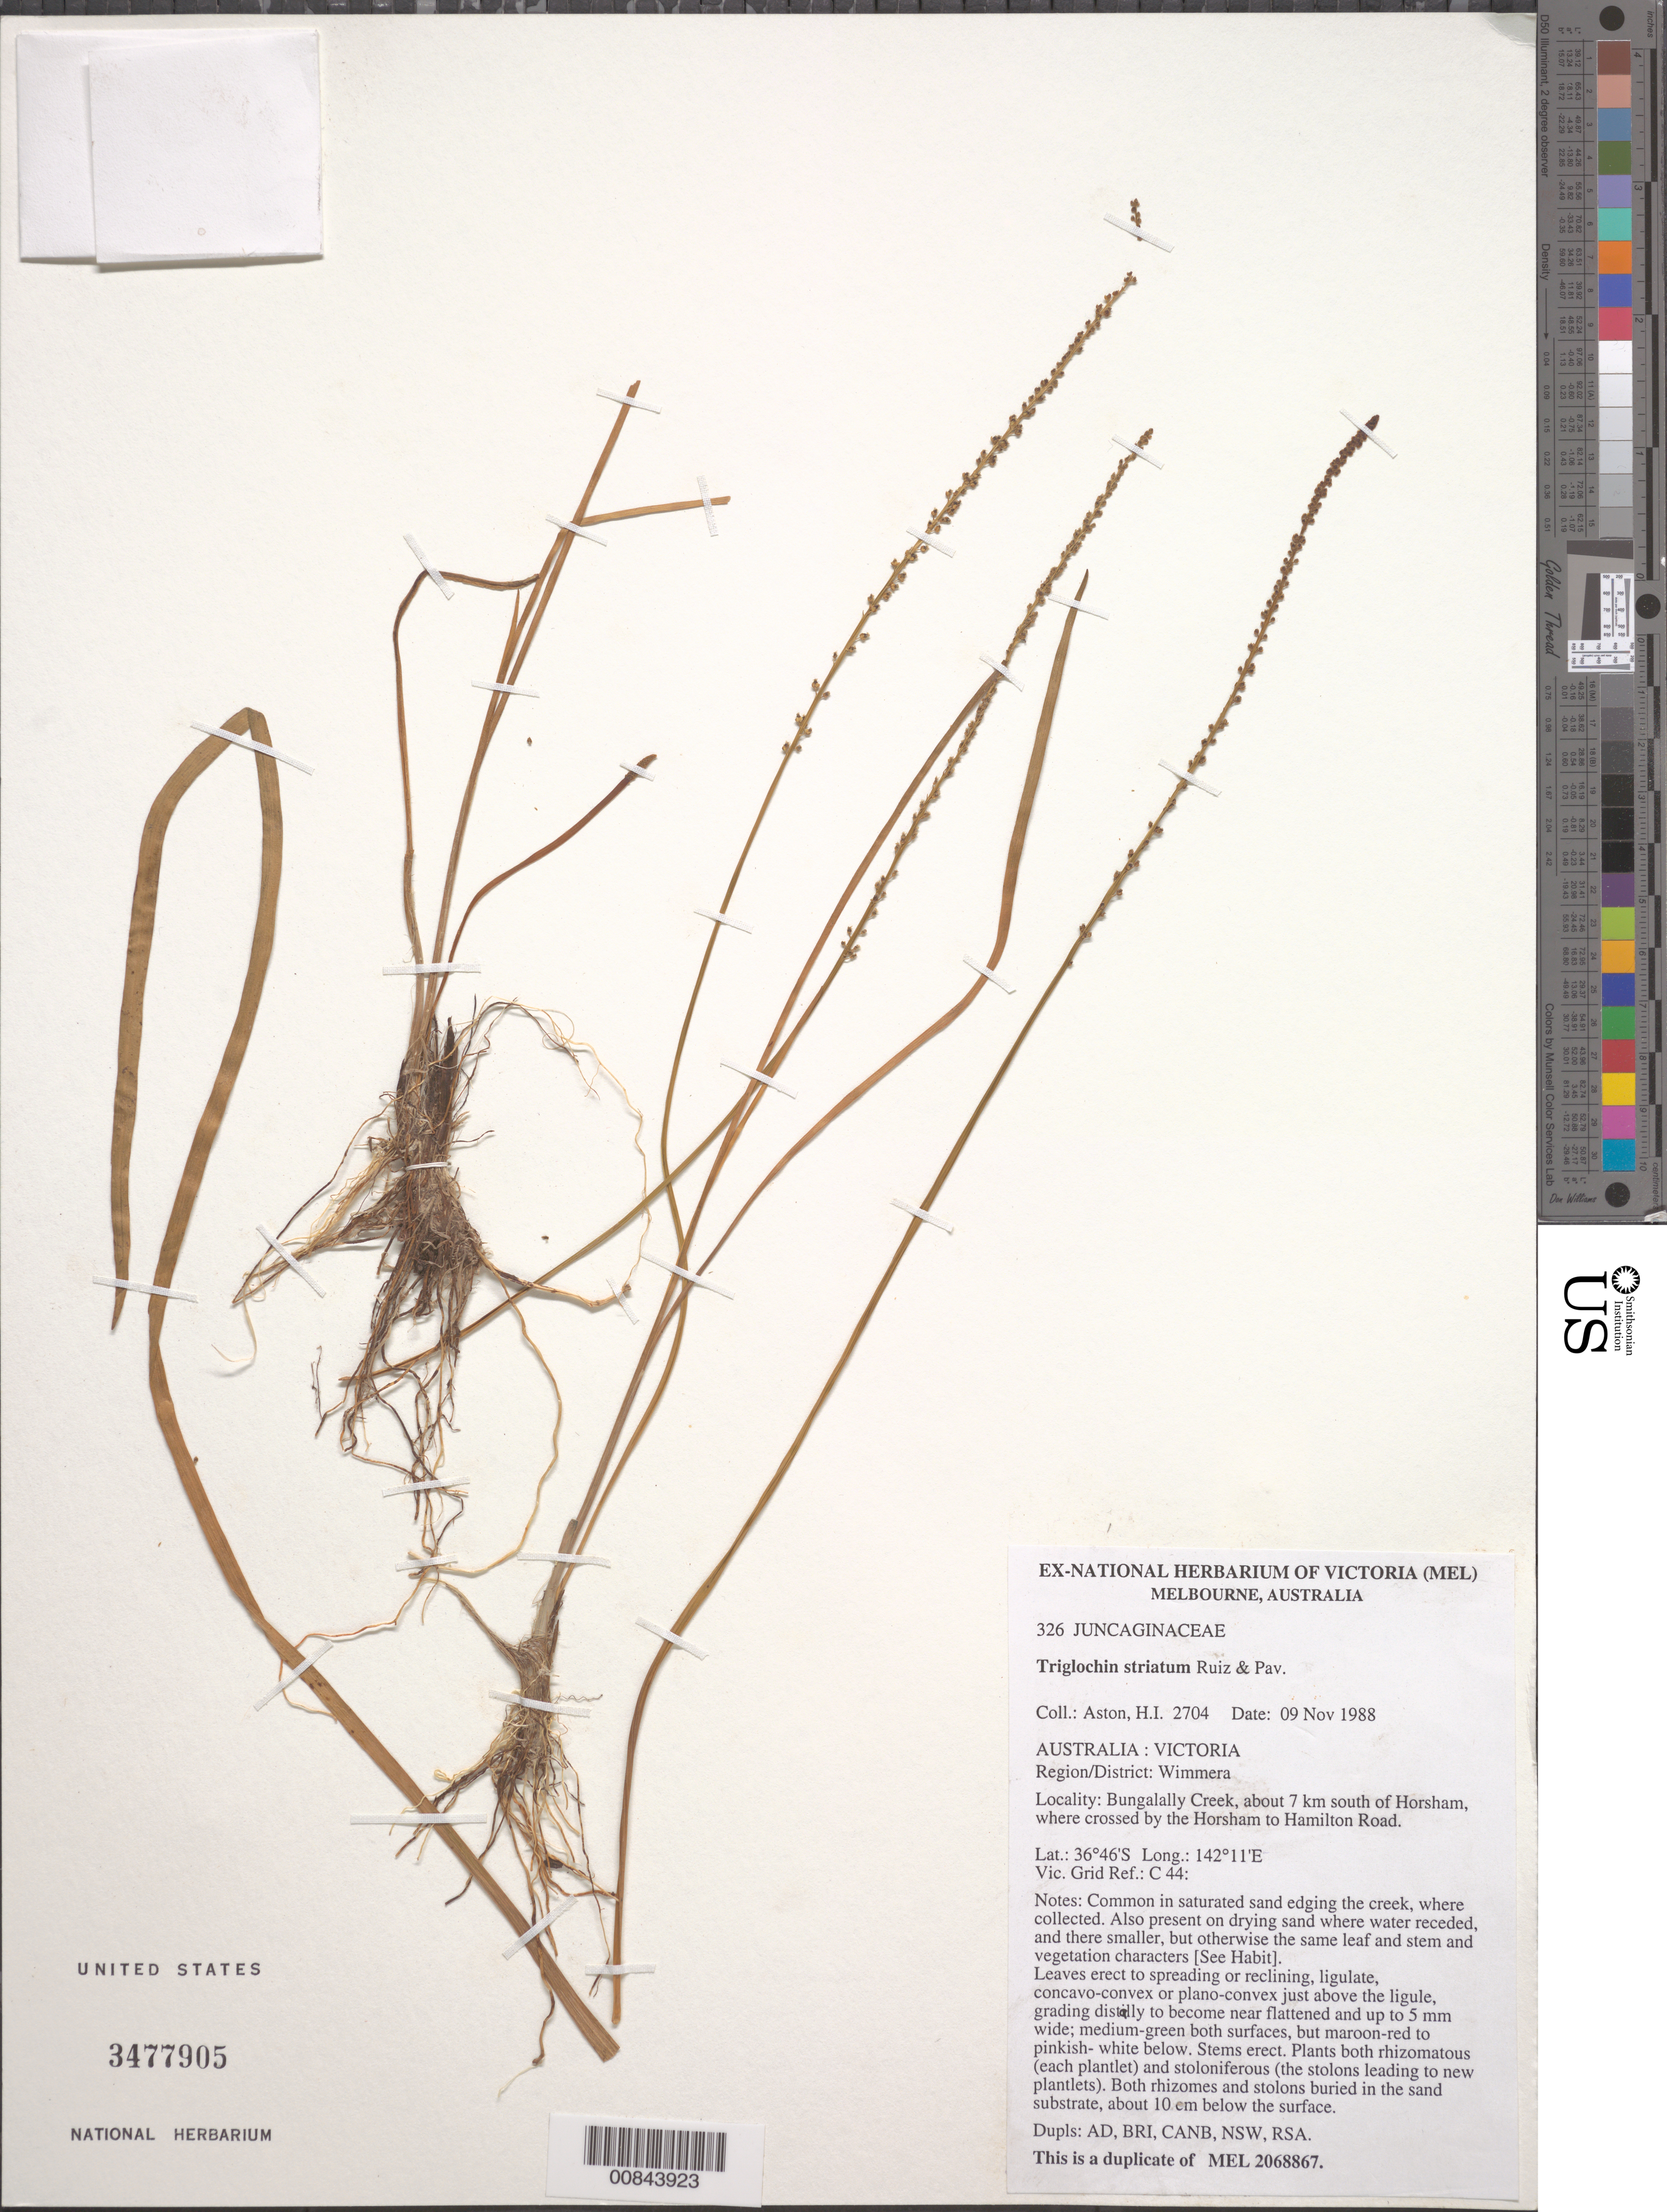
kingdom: Plantae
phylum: Tracheophyta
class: Liliopsida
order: Alismatales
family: Juncaginaceae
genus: Triglochin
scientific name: Triglochin striata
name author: Ruiz & Pav.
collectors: H. I. Aston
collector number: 2704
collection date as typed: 09 Nov 1988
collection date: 1988-11-09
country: Australia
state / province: Victoria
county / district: Wimmera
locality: Bungalally Creek, S of Horsham where crossed by Horsham to Hamilton Road.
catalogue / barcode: US 3477905